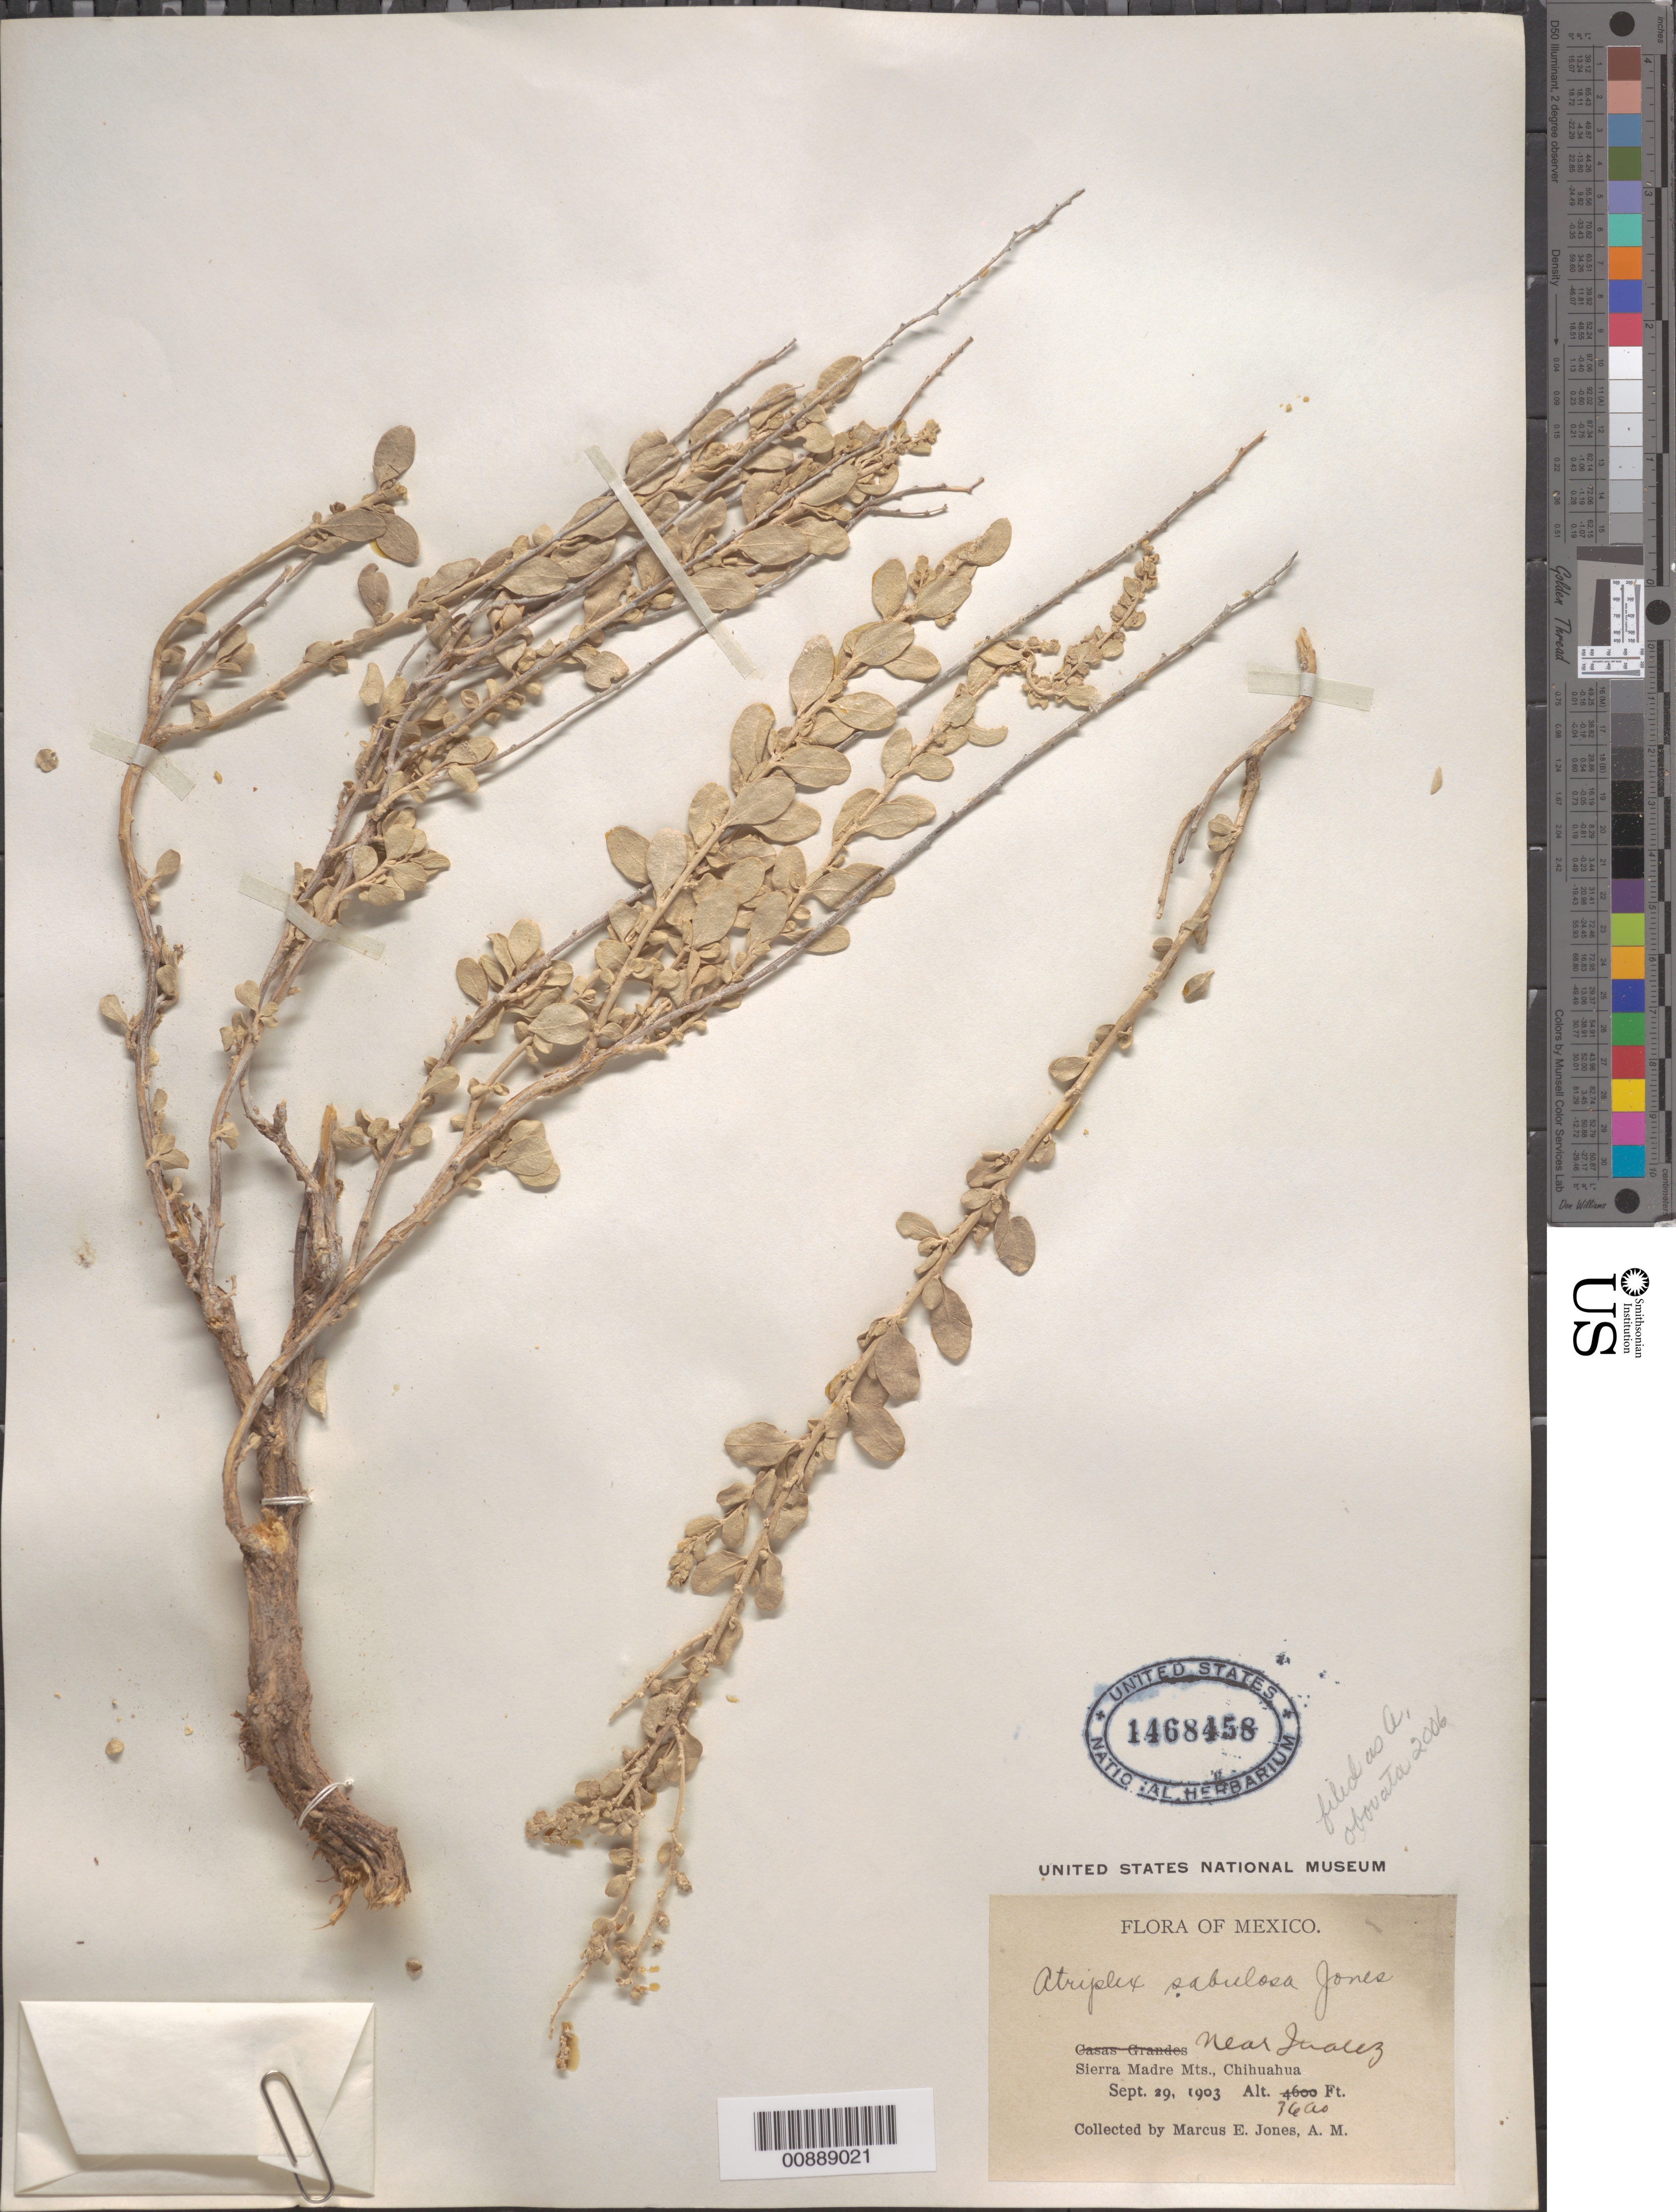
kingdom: Plantae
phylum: Tracheophyta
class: Magnoliopsida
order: Caryophyllales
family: Amaranthaceae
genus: Atriplex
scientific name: Atriplex obovata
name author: Moq.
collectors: M. E. Jones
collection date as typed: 29 Sep 1903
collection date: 1903-09-29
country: Mexico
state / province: Chihuahua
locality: Near Juárez, Sierra Madre Mts., Chihuahua.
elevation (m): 1097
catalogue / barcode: US 1468458